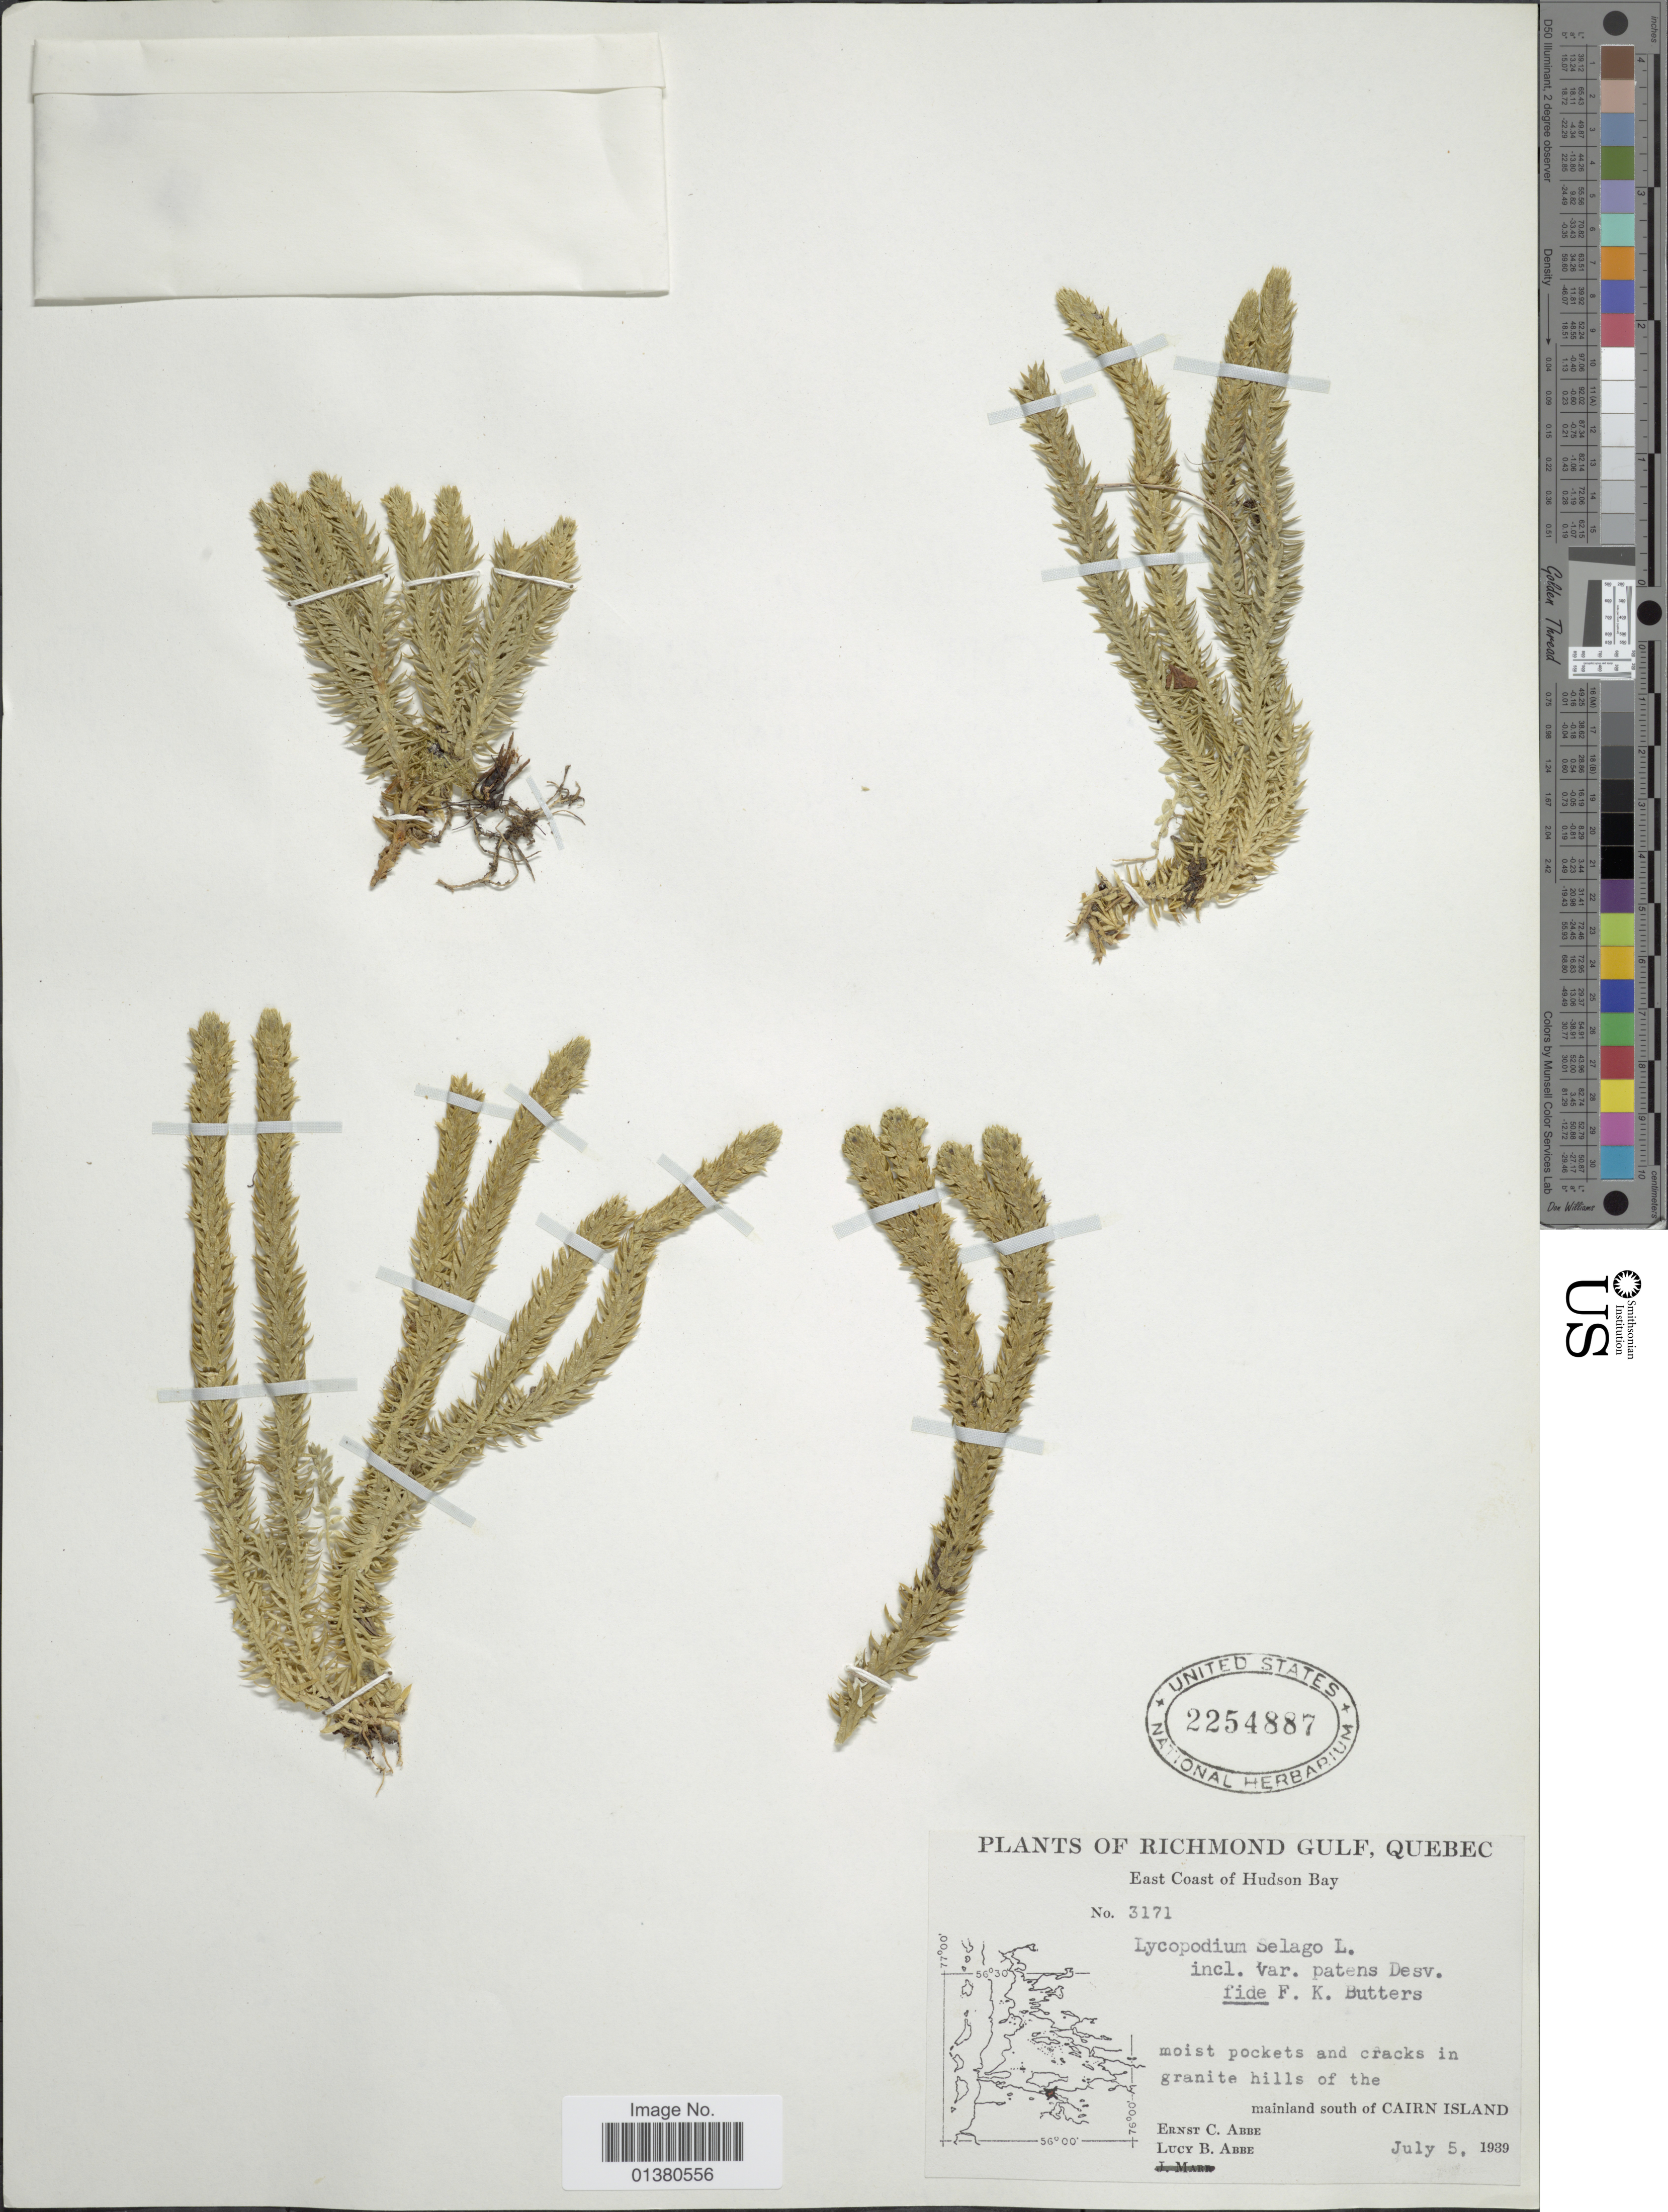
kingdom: Plantae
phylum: Tracheophyta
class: Lycopodiopsida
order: Lycopodiales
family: Lycopodiaceae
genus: Huperzia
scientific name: Huperzia selago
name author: (L.) Bernh. ex Schrank & Mart.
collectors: E. C. Abbe, L. B. Abbe & J. Marr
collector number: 3171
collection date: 1939-07-05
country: Canada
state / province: Quebec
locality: Richmond Gulf, East Coast of HUdson Bay, mainland south of Cairn Island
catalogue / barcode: US 2254887